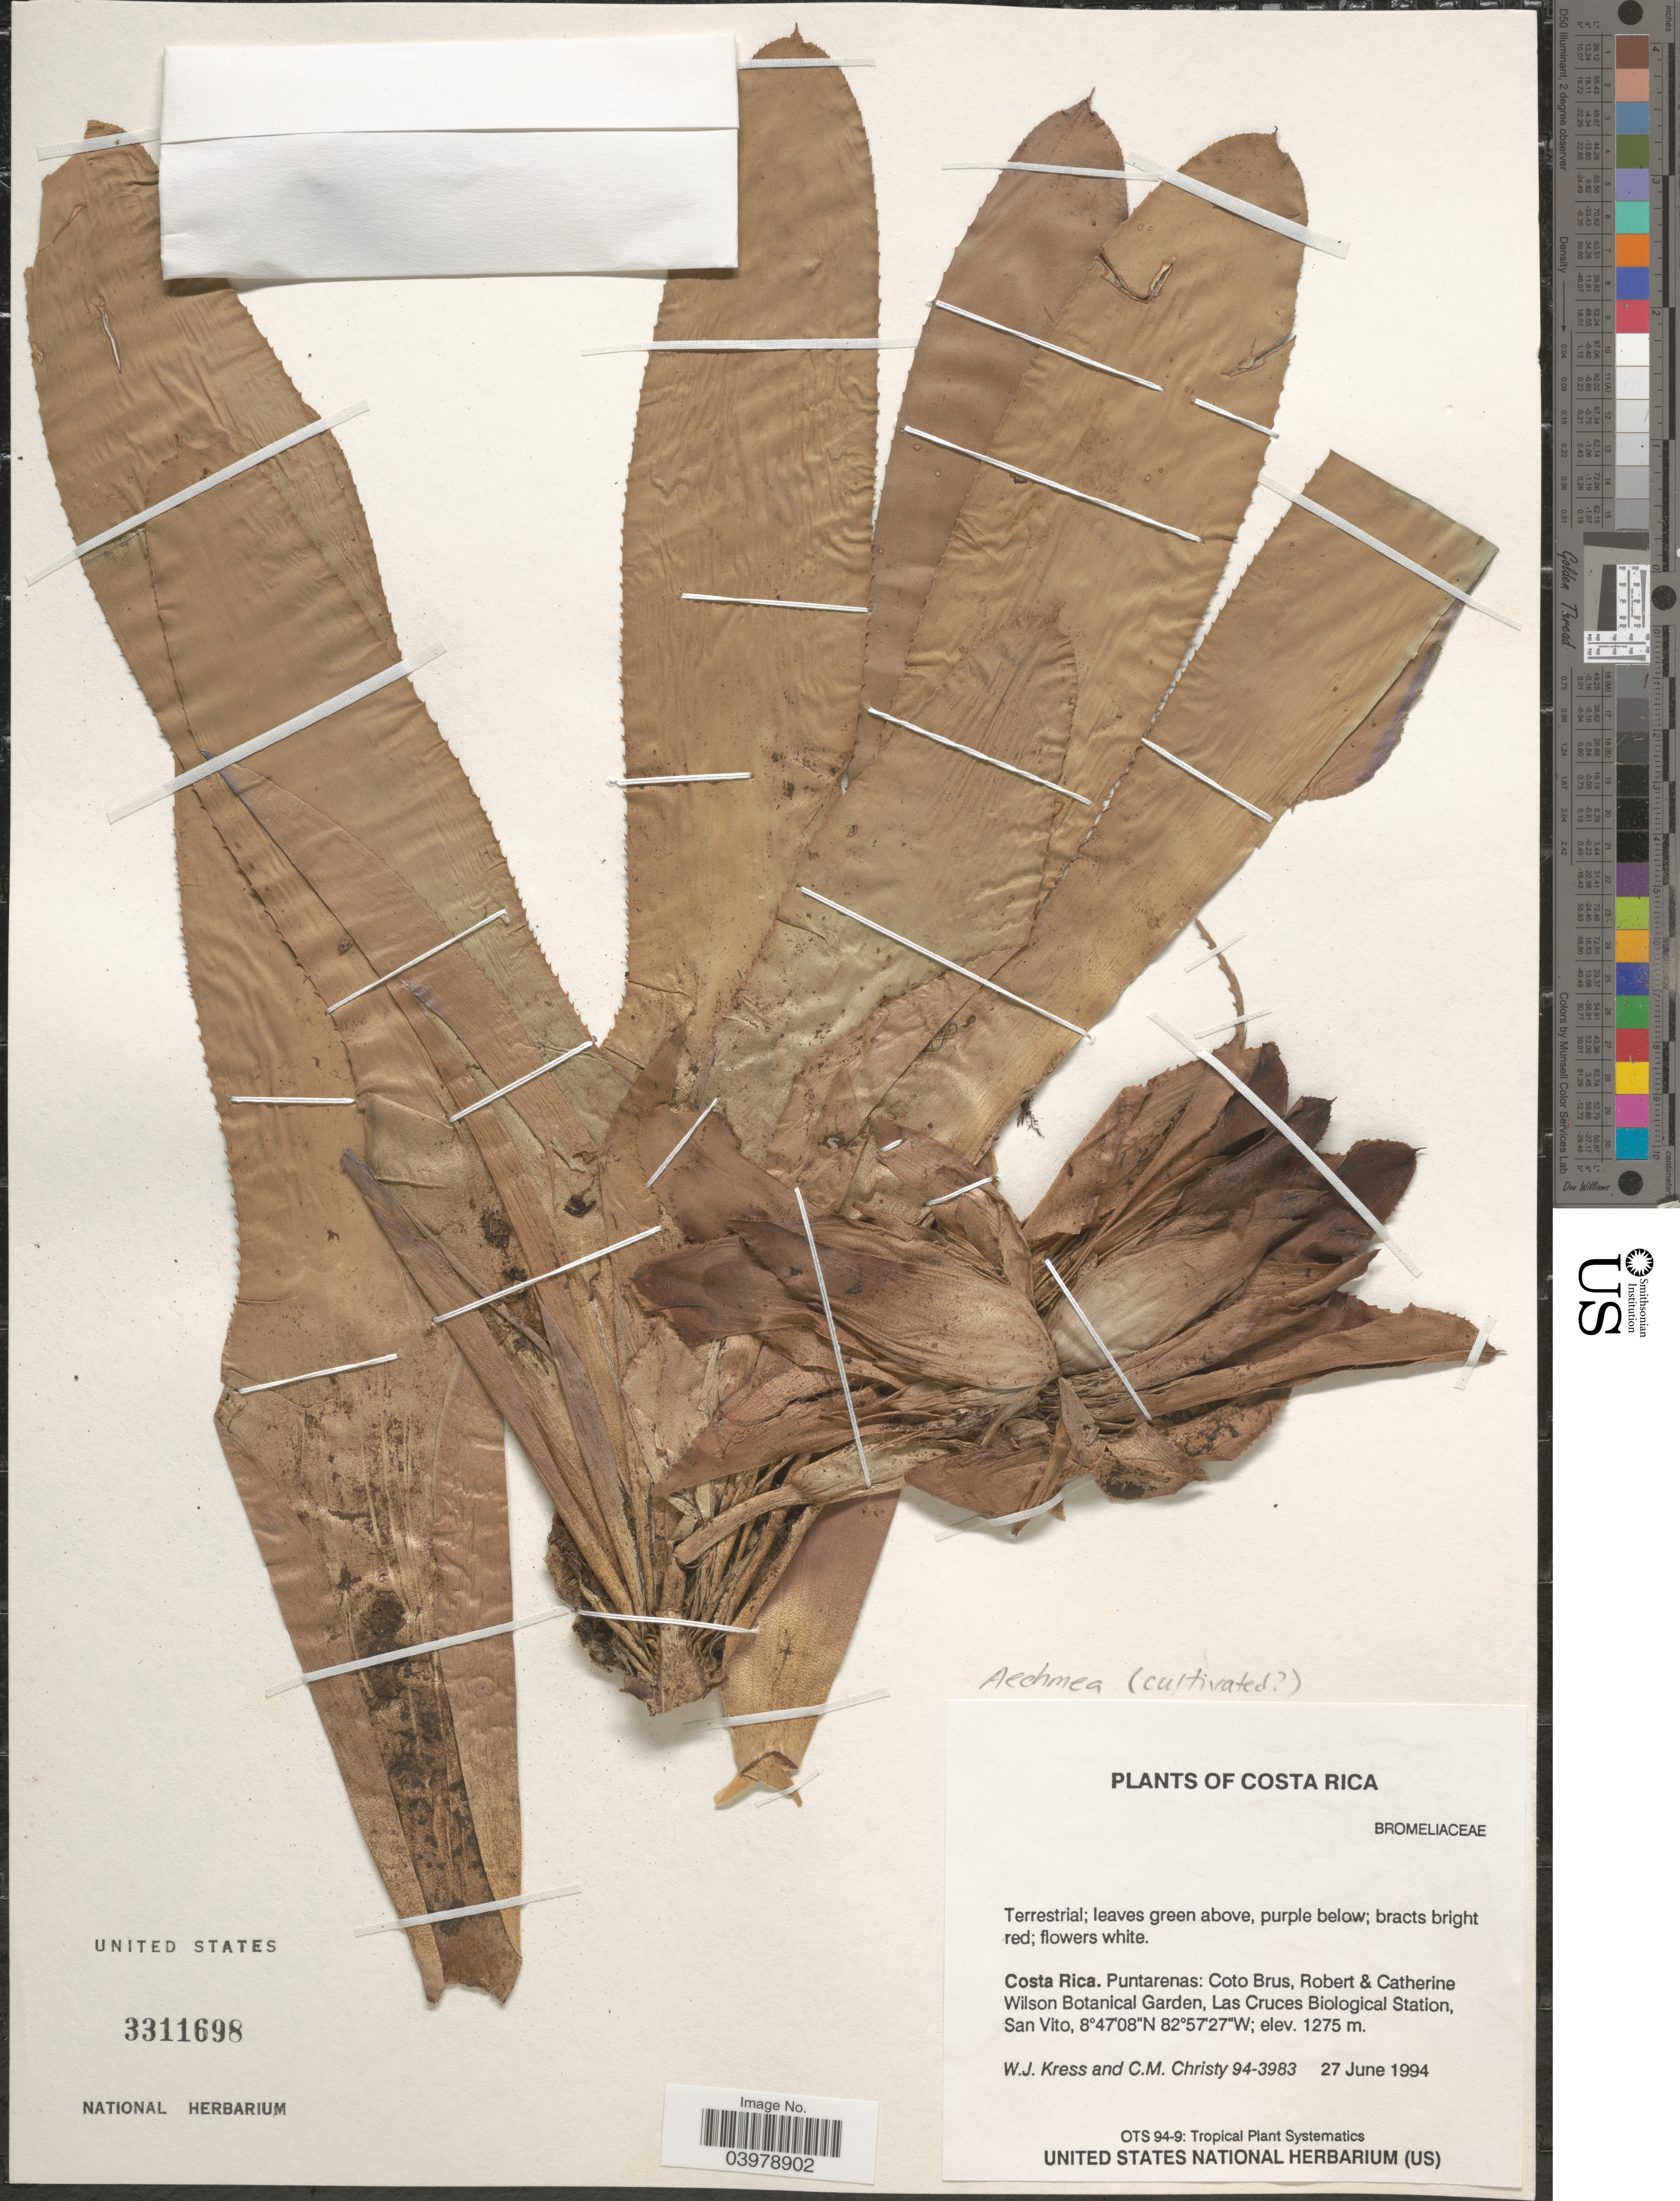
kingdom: Plantae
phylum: Tracheophyta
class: Liliopsida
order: Poales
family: Bromeliaceae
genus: Aechmea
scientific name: Aechmea sp.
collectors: W. J. Kress & C. M. Christy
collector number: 94-3983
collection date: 1994-06-27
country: Costa Rica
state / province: Puntarenas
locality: Coto Brus, Robert & Catherine Wilson Botanical Garden, Las Cruces Biological Station, San Vito.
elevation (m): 1275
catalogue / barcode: US 3311698